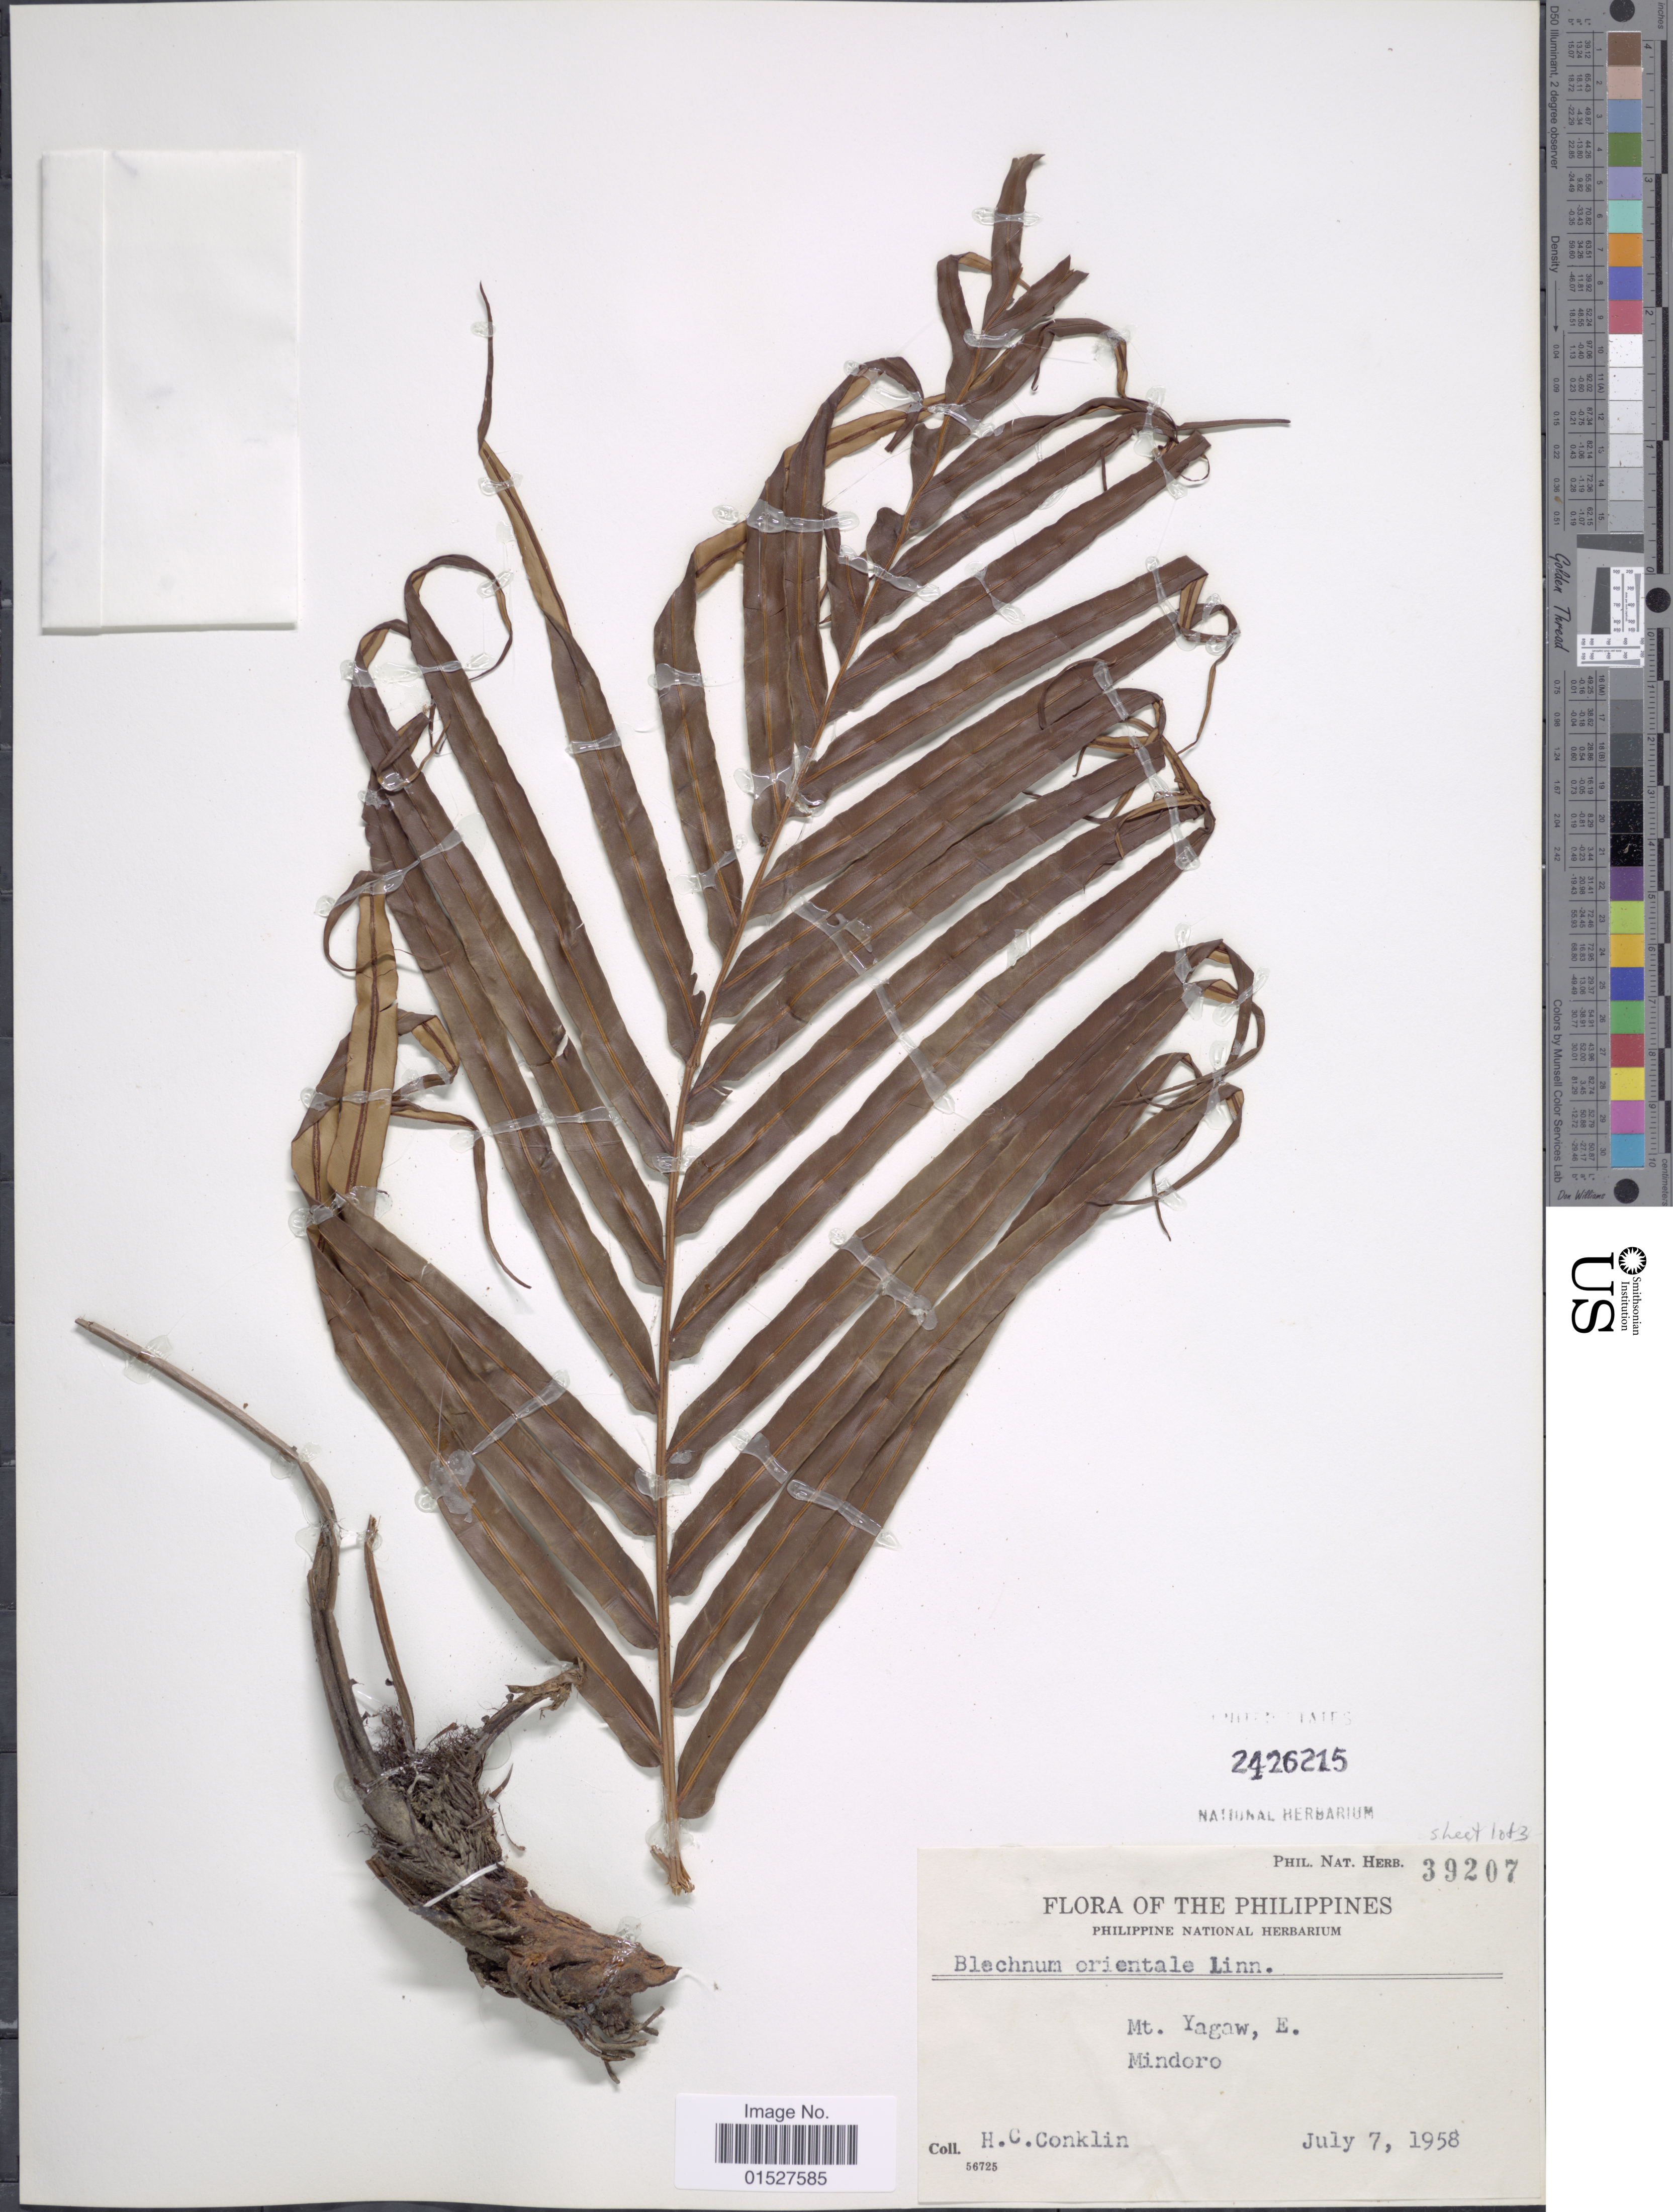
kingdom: Plantae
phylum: Tracheophyta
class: Polypodiopsida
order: Polypodiales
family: Blechnaceae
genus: Blechnum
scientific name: Blechnum orientale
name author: L.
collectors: H. Conklin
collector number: Phil. Nat. Herb. 39207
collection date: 1958-07-07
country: Philippines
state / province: Mimaropa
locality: Mt. Yagaw, E. Mindoro.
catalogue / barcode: US 2126215